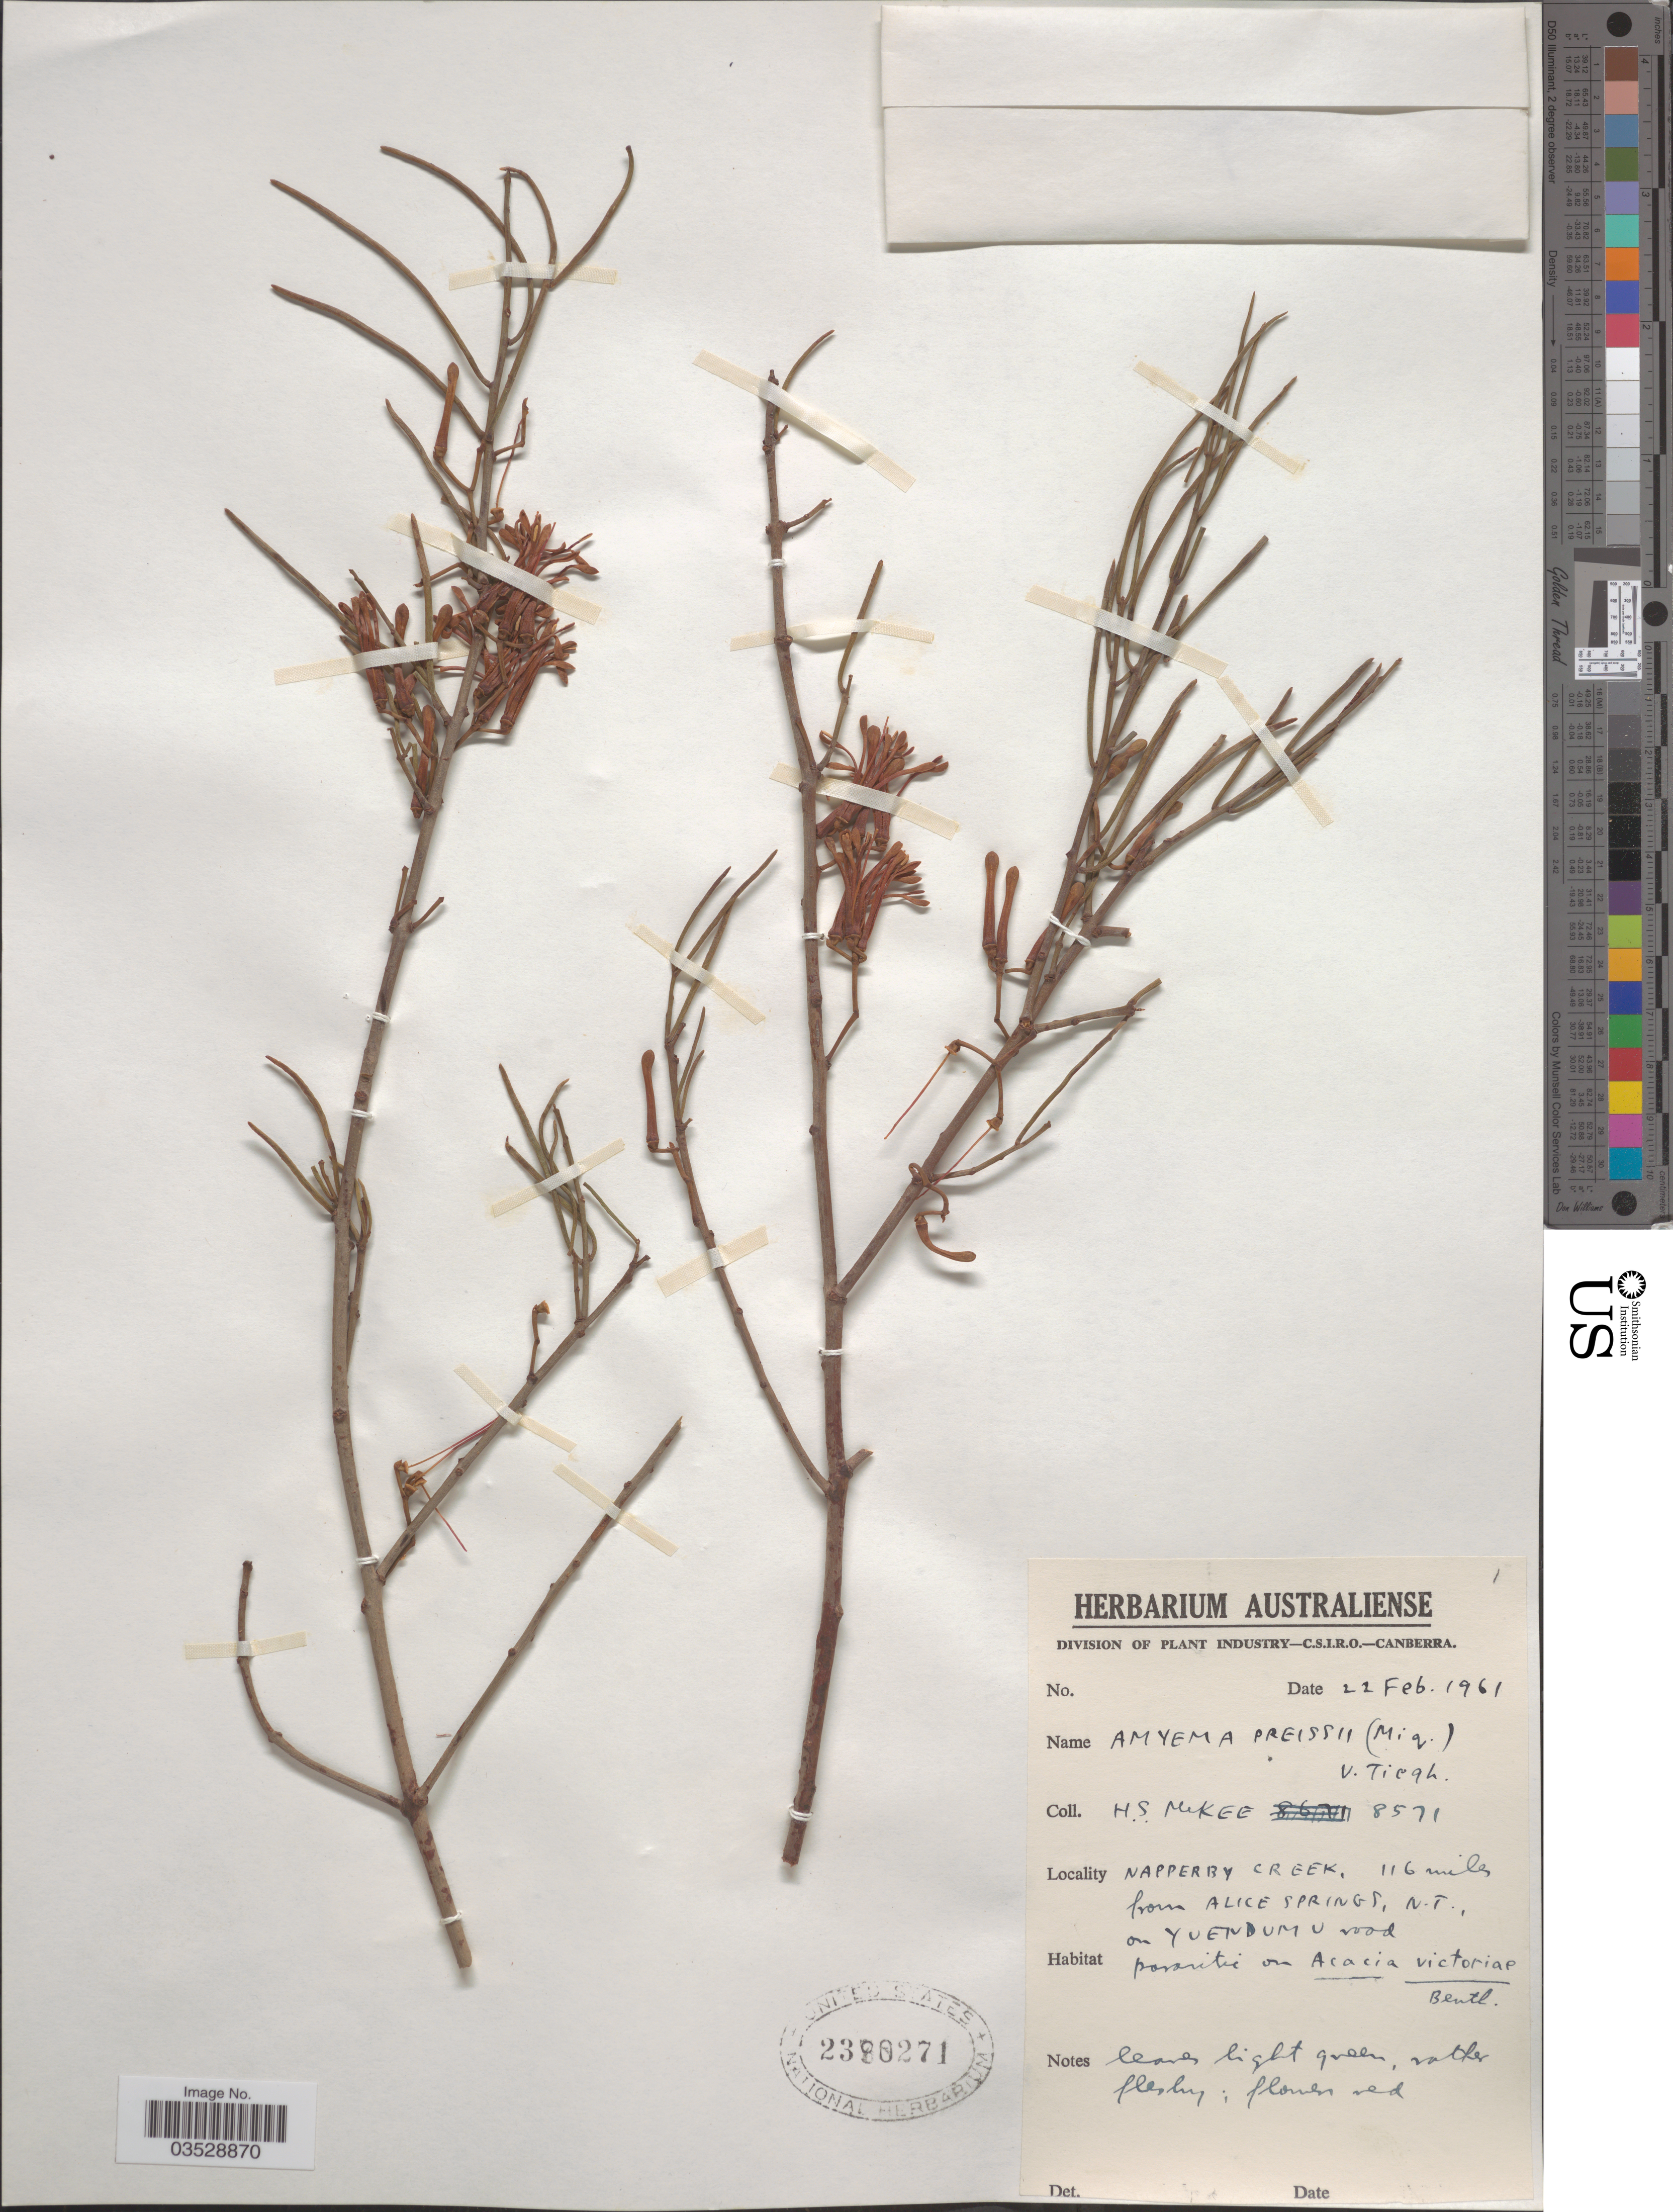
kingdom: Plantae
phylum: Tracheophyta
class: Magnoliopsida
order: Santalales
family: Loranthaceae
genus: Amyema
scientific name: Amyema preissii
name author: Tiegh.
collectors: H. S. McKee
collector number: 8571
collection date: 1961-02-22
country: Australia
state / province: Northern Territory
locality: Napperby Creek, 116 miles from Alice Springs, on Yuendumu road.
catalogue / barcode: US 2370271